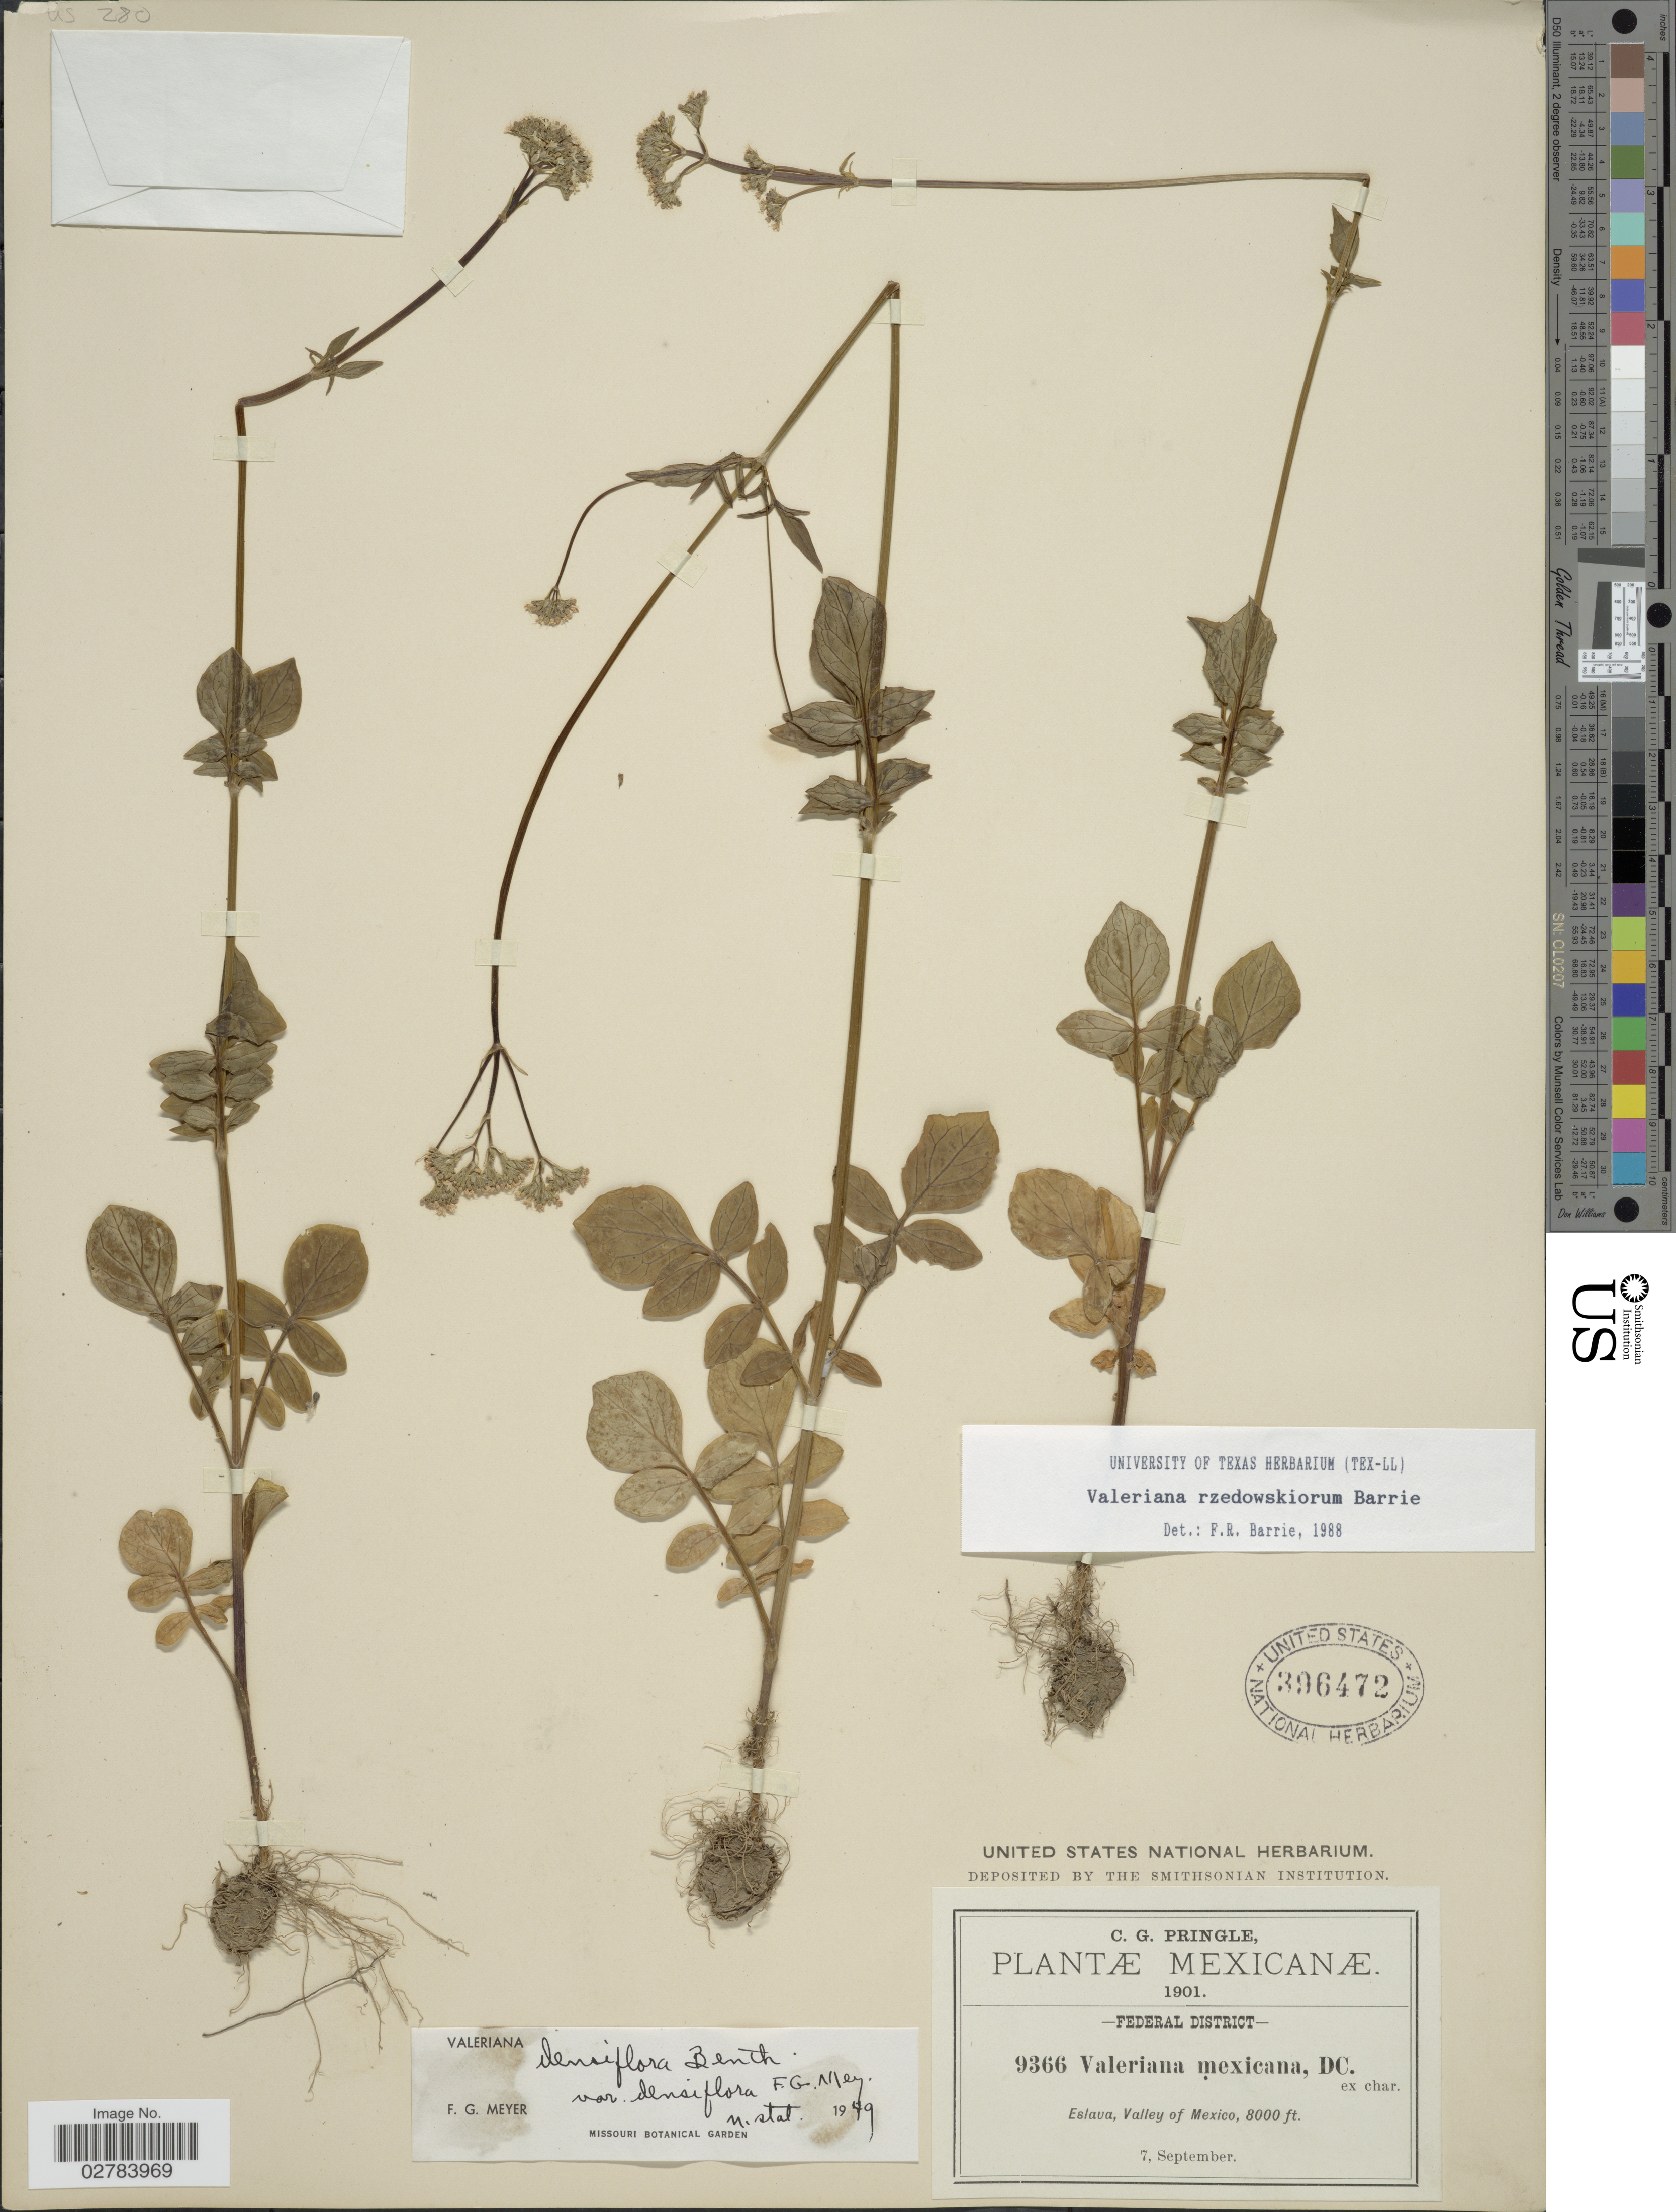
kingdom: Plantae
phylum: Tracheophyta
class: Magnoliopsida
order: Dipsacales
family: Caprifoliaceae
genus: Valeriana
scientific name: Valeriana rzedowskiorum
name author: Barrie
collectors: C. G. Pringle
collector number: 9366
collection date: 1901-09-07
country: Mexico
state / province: Distrito Federal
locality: Eslava, Valley of Mexico.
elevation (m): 2438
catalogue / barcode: US 396472